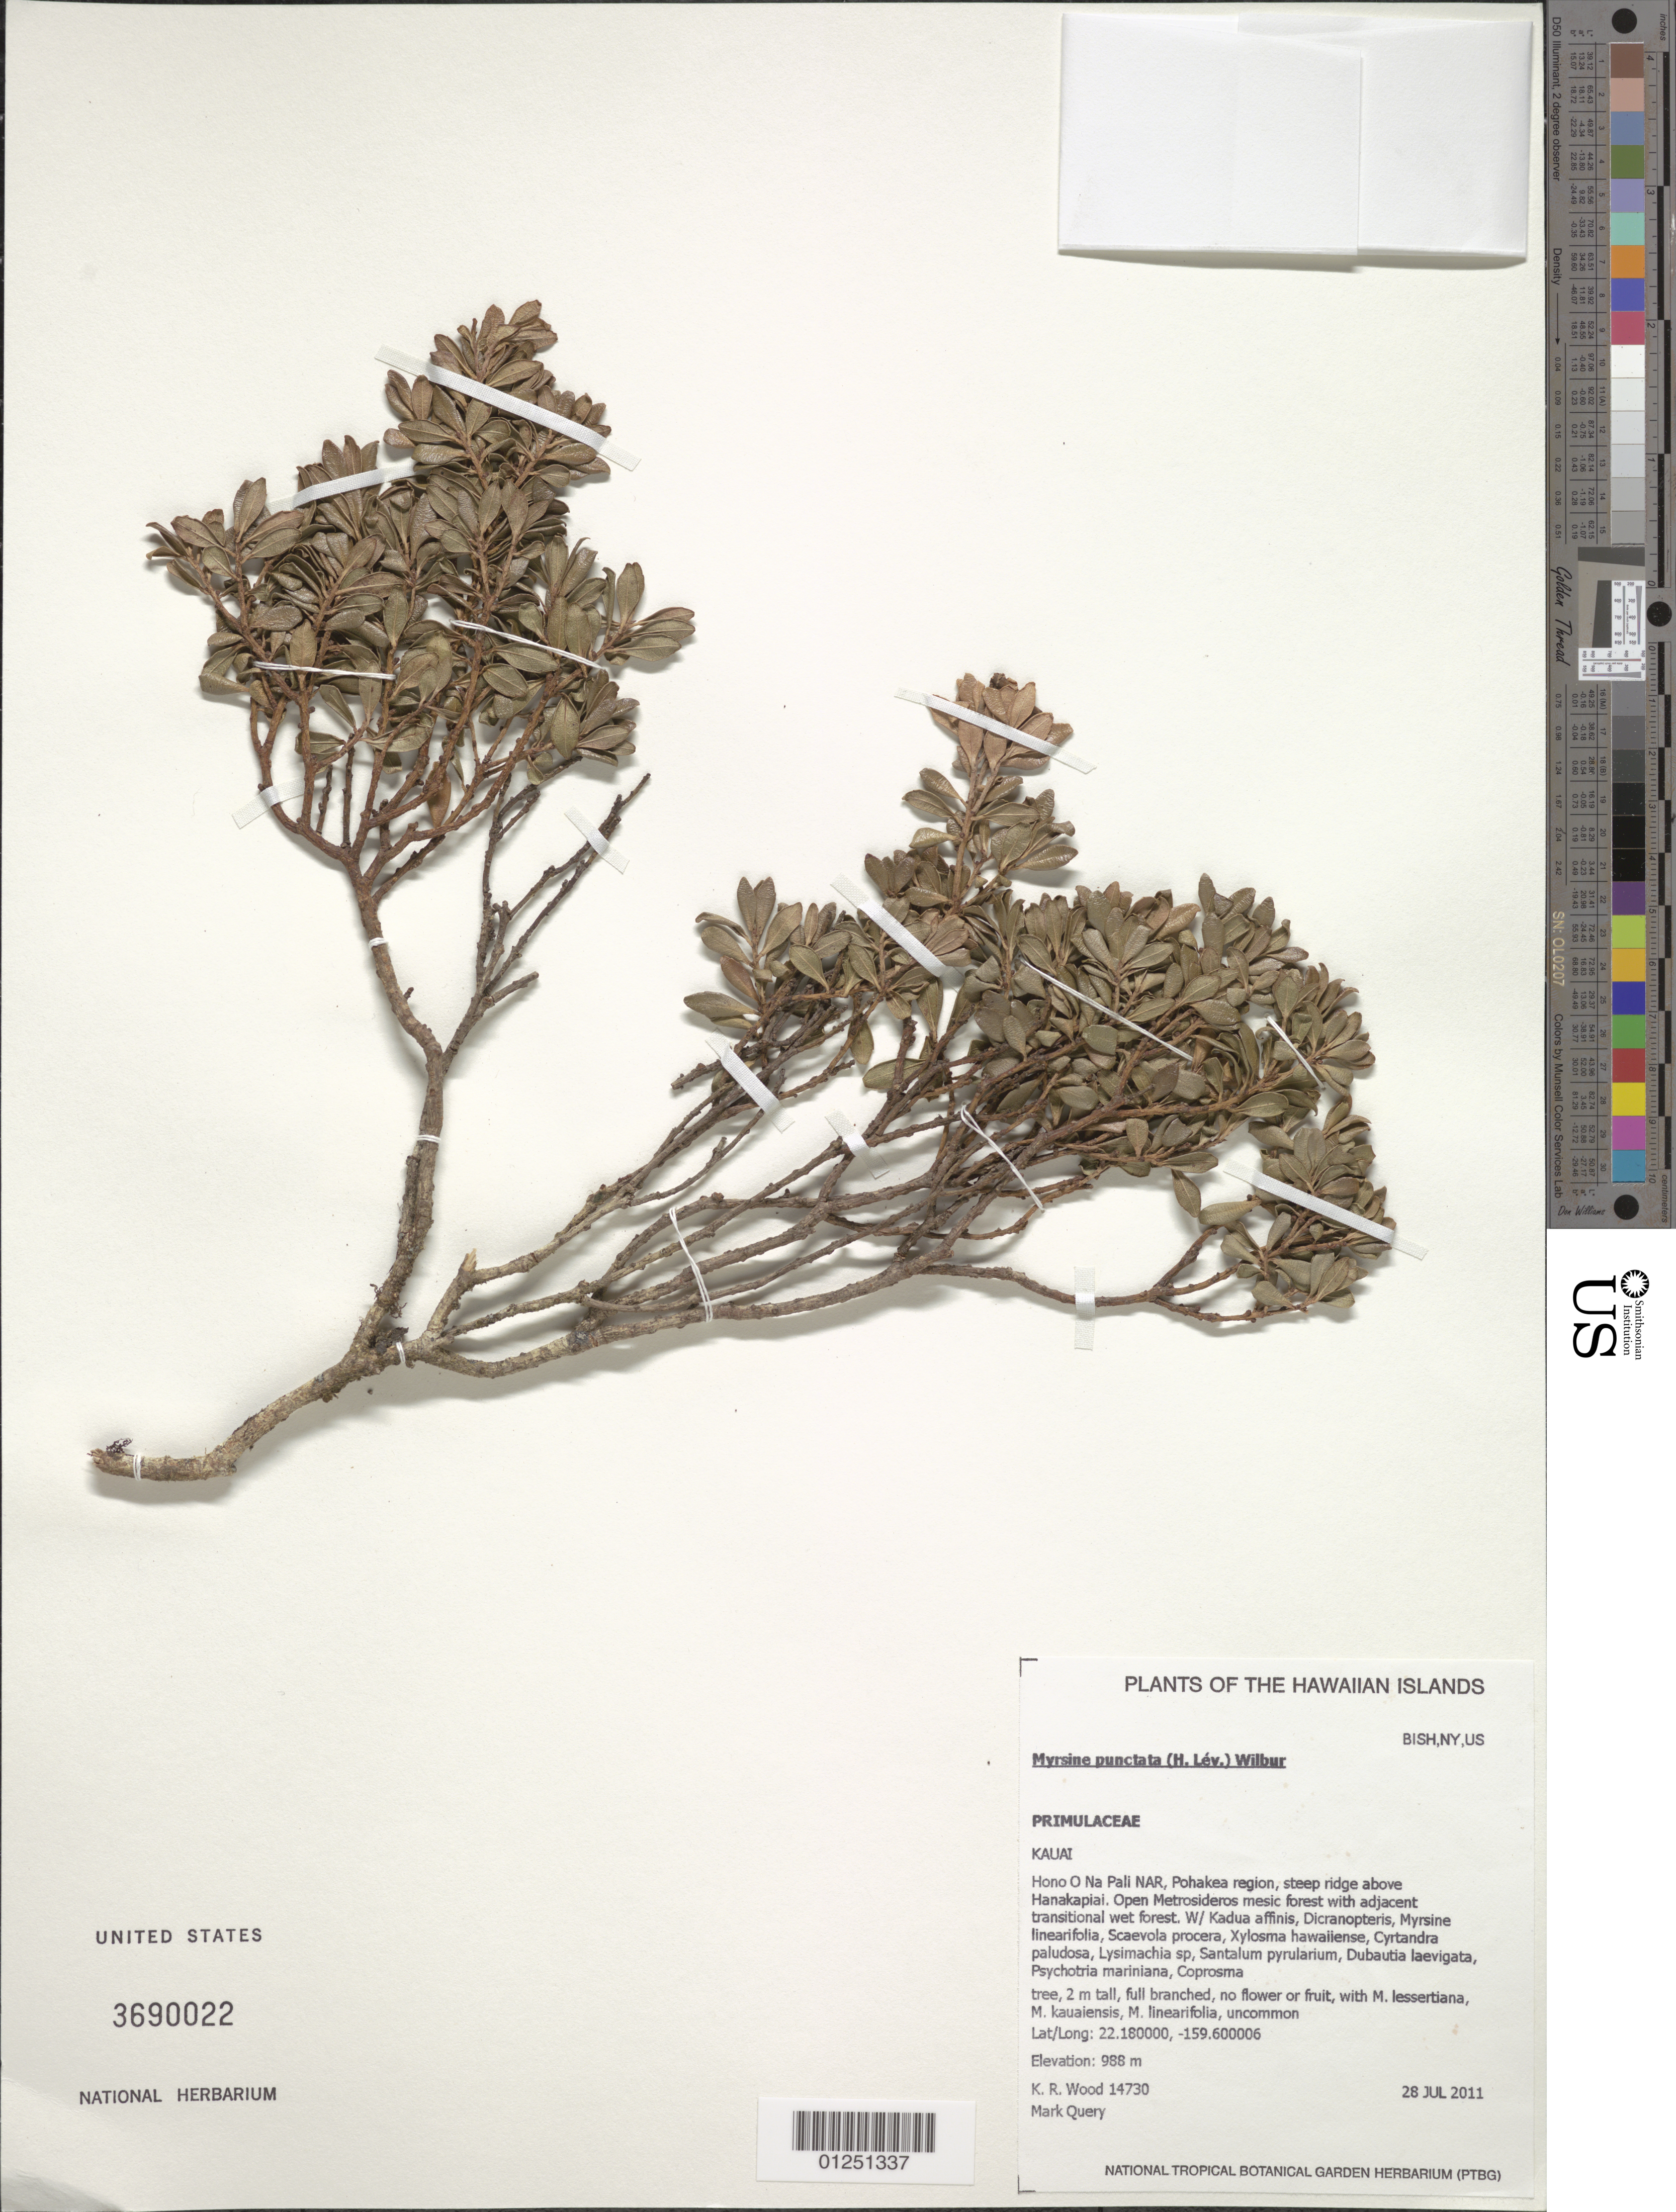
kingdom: Plantae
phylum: Tracheophyta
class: Magnoliopsida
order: Ericales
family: Primulaceae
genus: Myrsine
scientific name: Myrsine punctata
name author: (H. Lév.) Wilbur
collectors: K. R. Wood & M. Query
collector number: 14730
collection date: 2011-07-28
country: United States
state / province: Hawaii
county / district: Kaui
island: Kaua'i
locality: Hono O Na'Pali NAR, Pohakea region, steep ridge above Hanakapiai.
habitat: Mesic forest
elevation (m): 988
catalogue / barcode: US 3690022